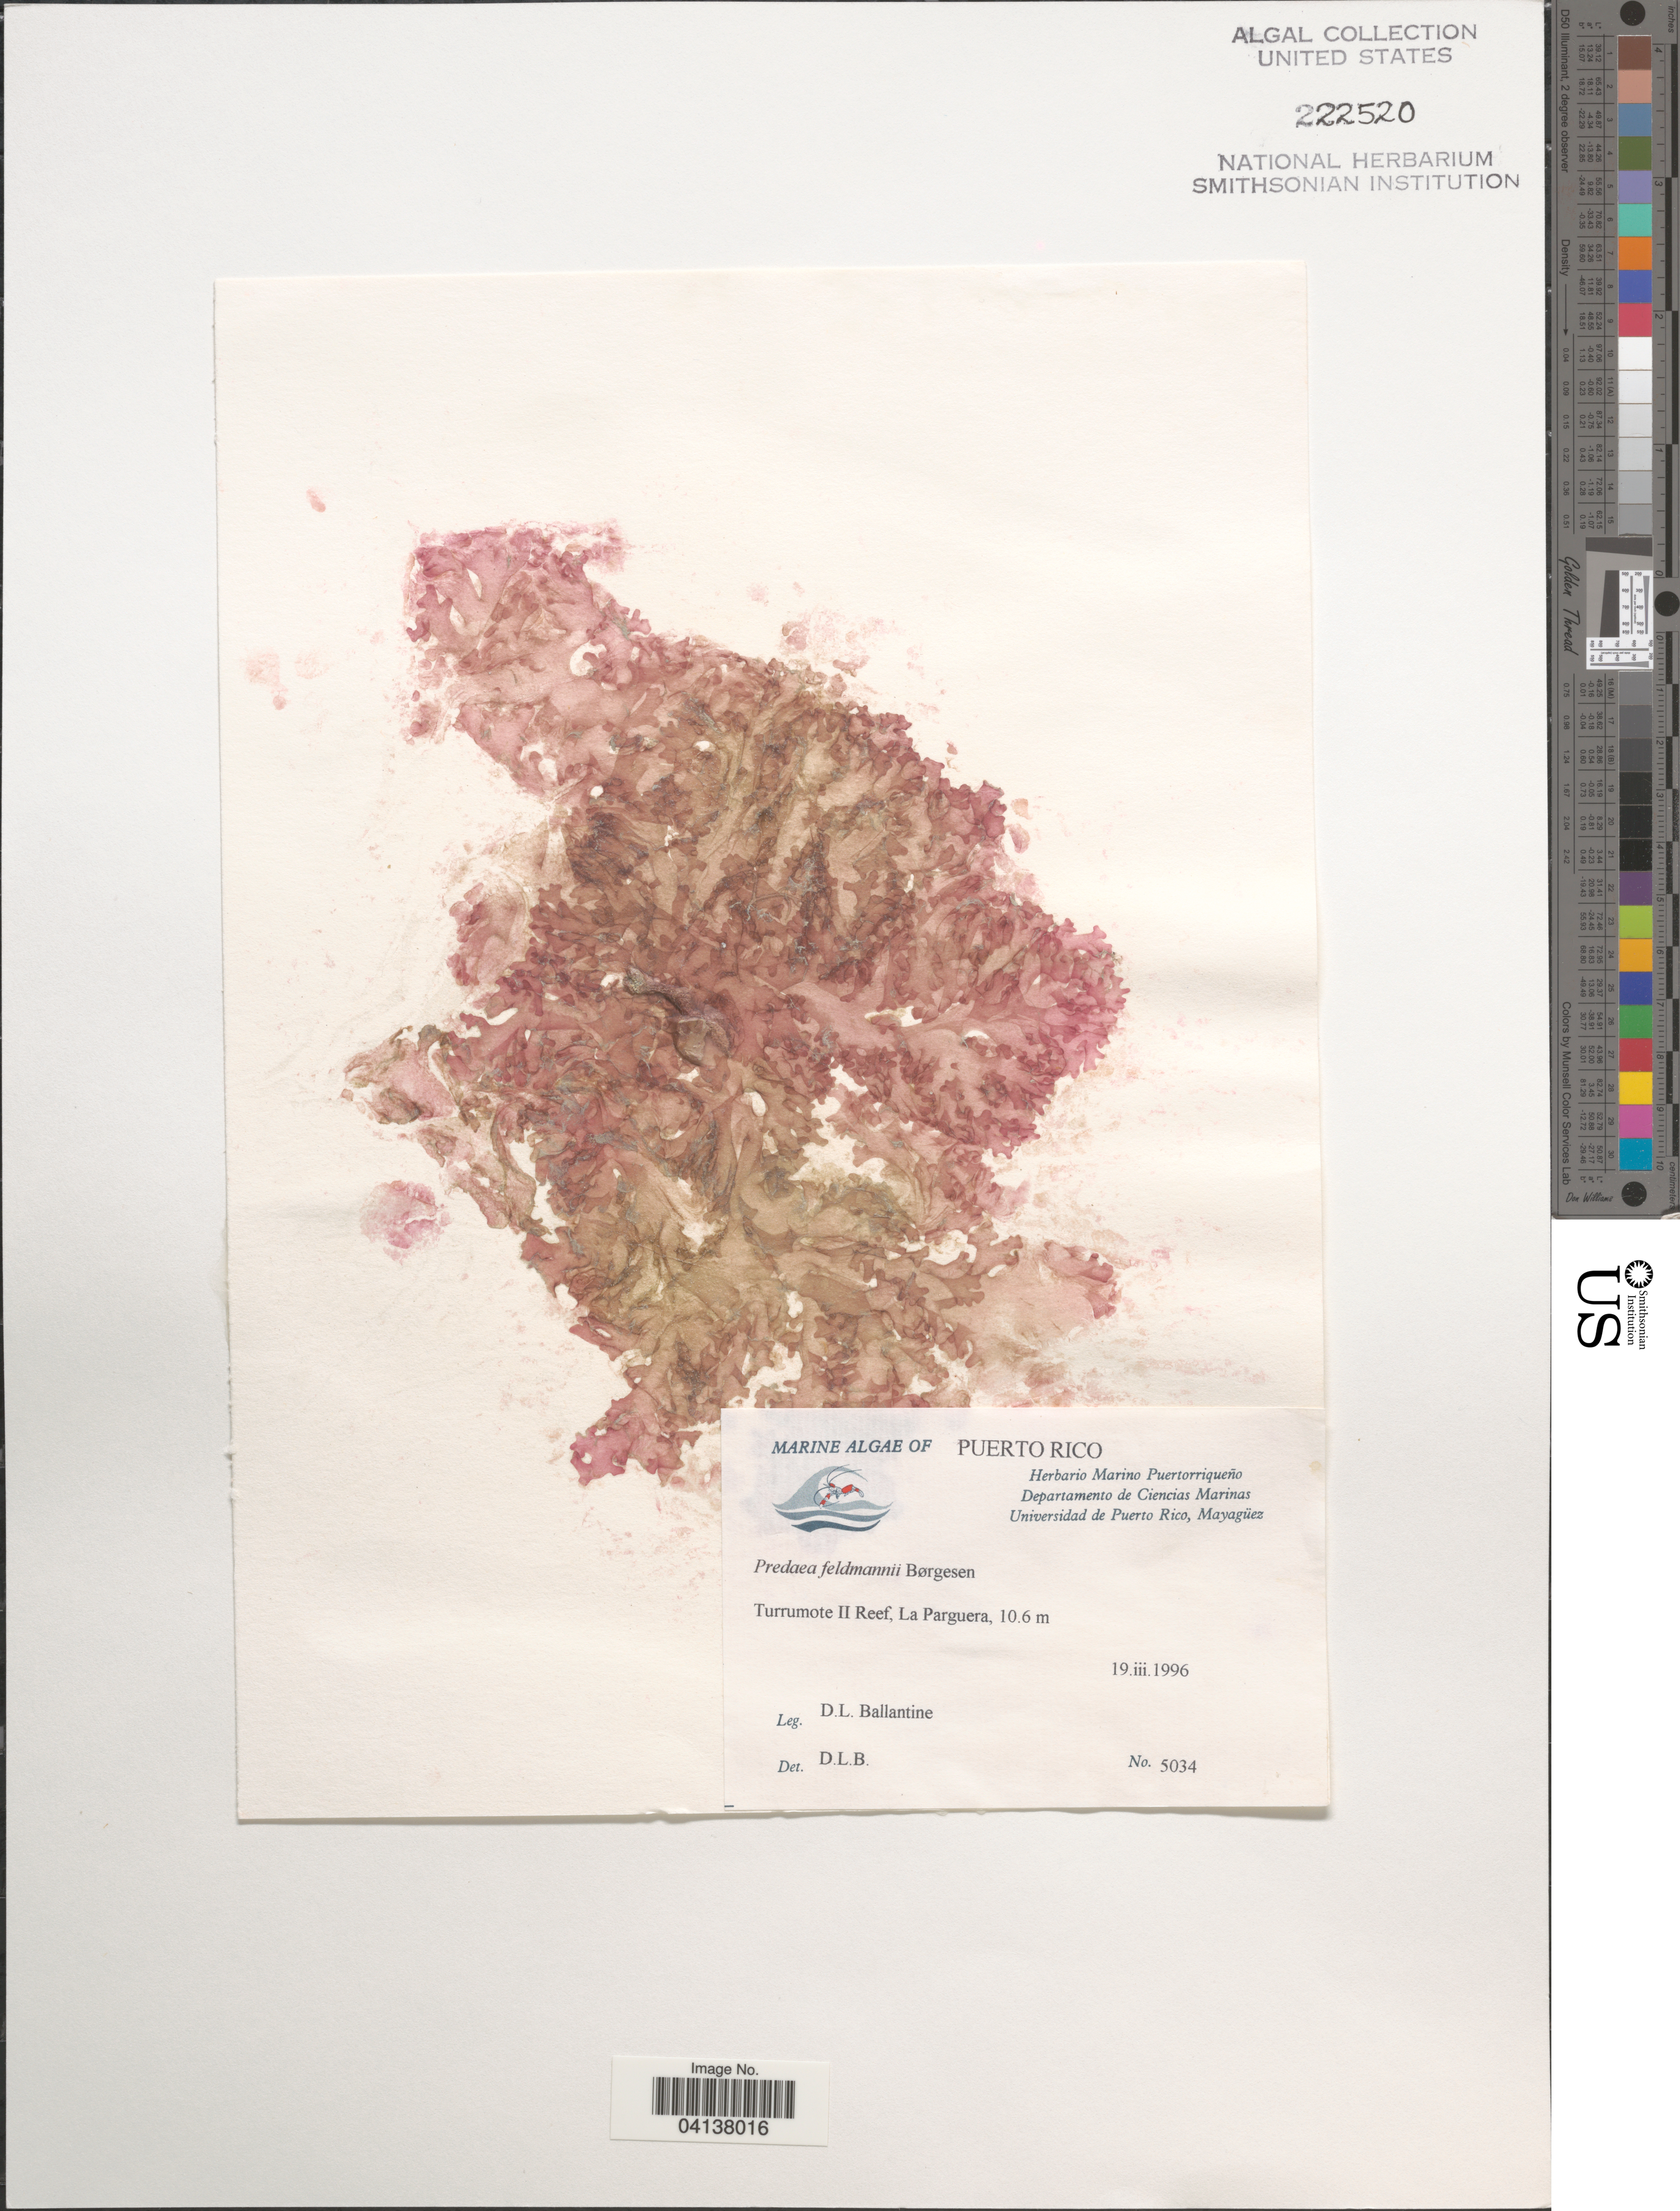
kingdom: Plantae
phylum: Rhodophyta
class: Florideophyceae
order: Nemastomatales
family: Nemastomataceae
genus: Predaea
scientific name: Predaea feldmannii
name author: Børgesen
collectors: D.L. Ballantine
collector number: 5034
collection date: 1996-03-19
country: Puerto Rico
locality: Turrumote II Reef, La Parguera.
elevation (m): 10.6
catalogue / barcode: US 222520